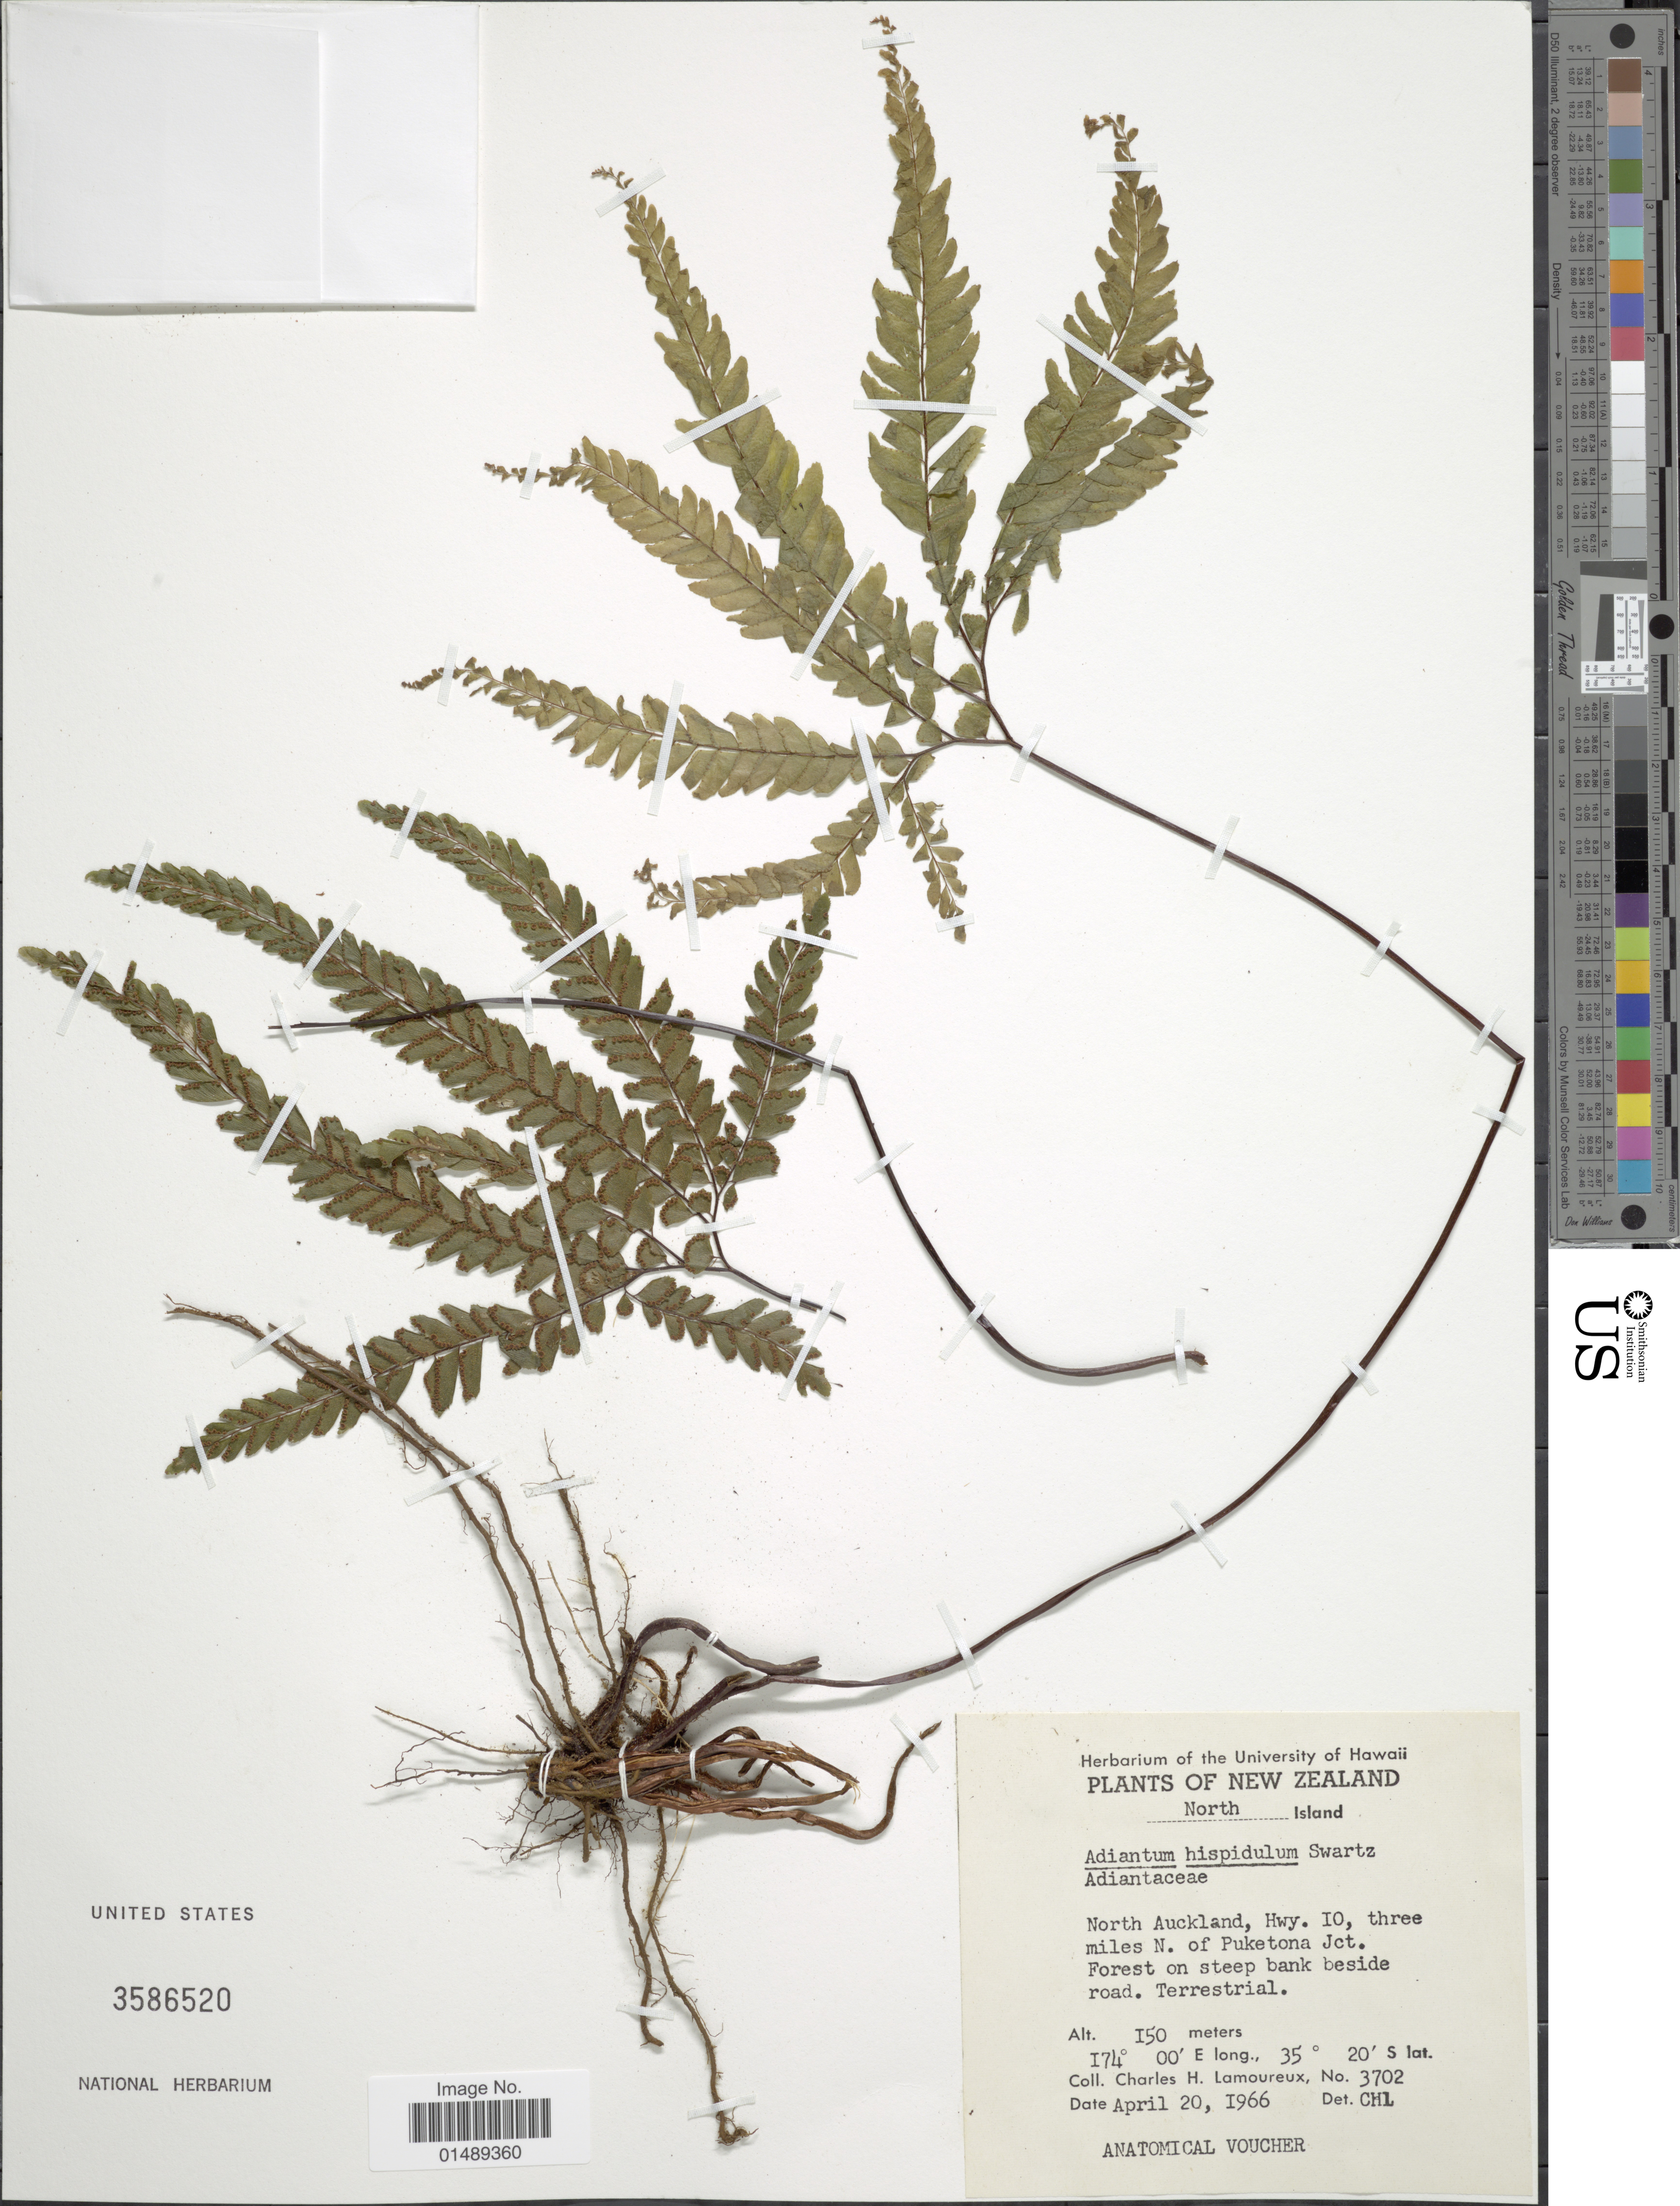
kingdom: Plantae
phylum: Tracheophyta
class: Polypodiopsida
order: Polypodiales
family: Pteridaceae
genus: Adiantum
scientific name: Adiantum hispidulum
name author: Sw.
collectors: C. H. Lamoureux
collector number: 3702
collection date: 1966-04-20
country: New Zealand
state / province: Auckland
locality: New Zealand, North Island, North Auckland, Hwy. 10, three miles N. of Puketona Jct.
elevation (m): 150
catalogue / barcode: US 3586520